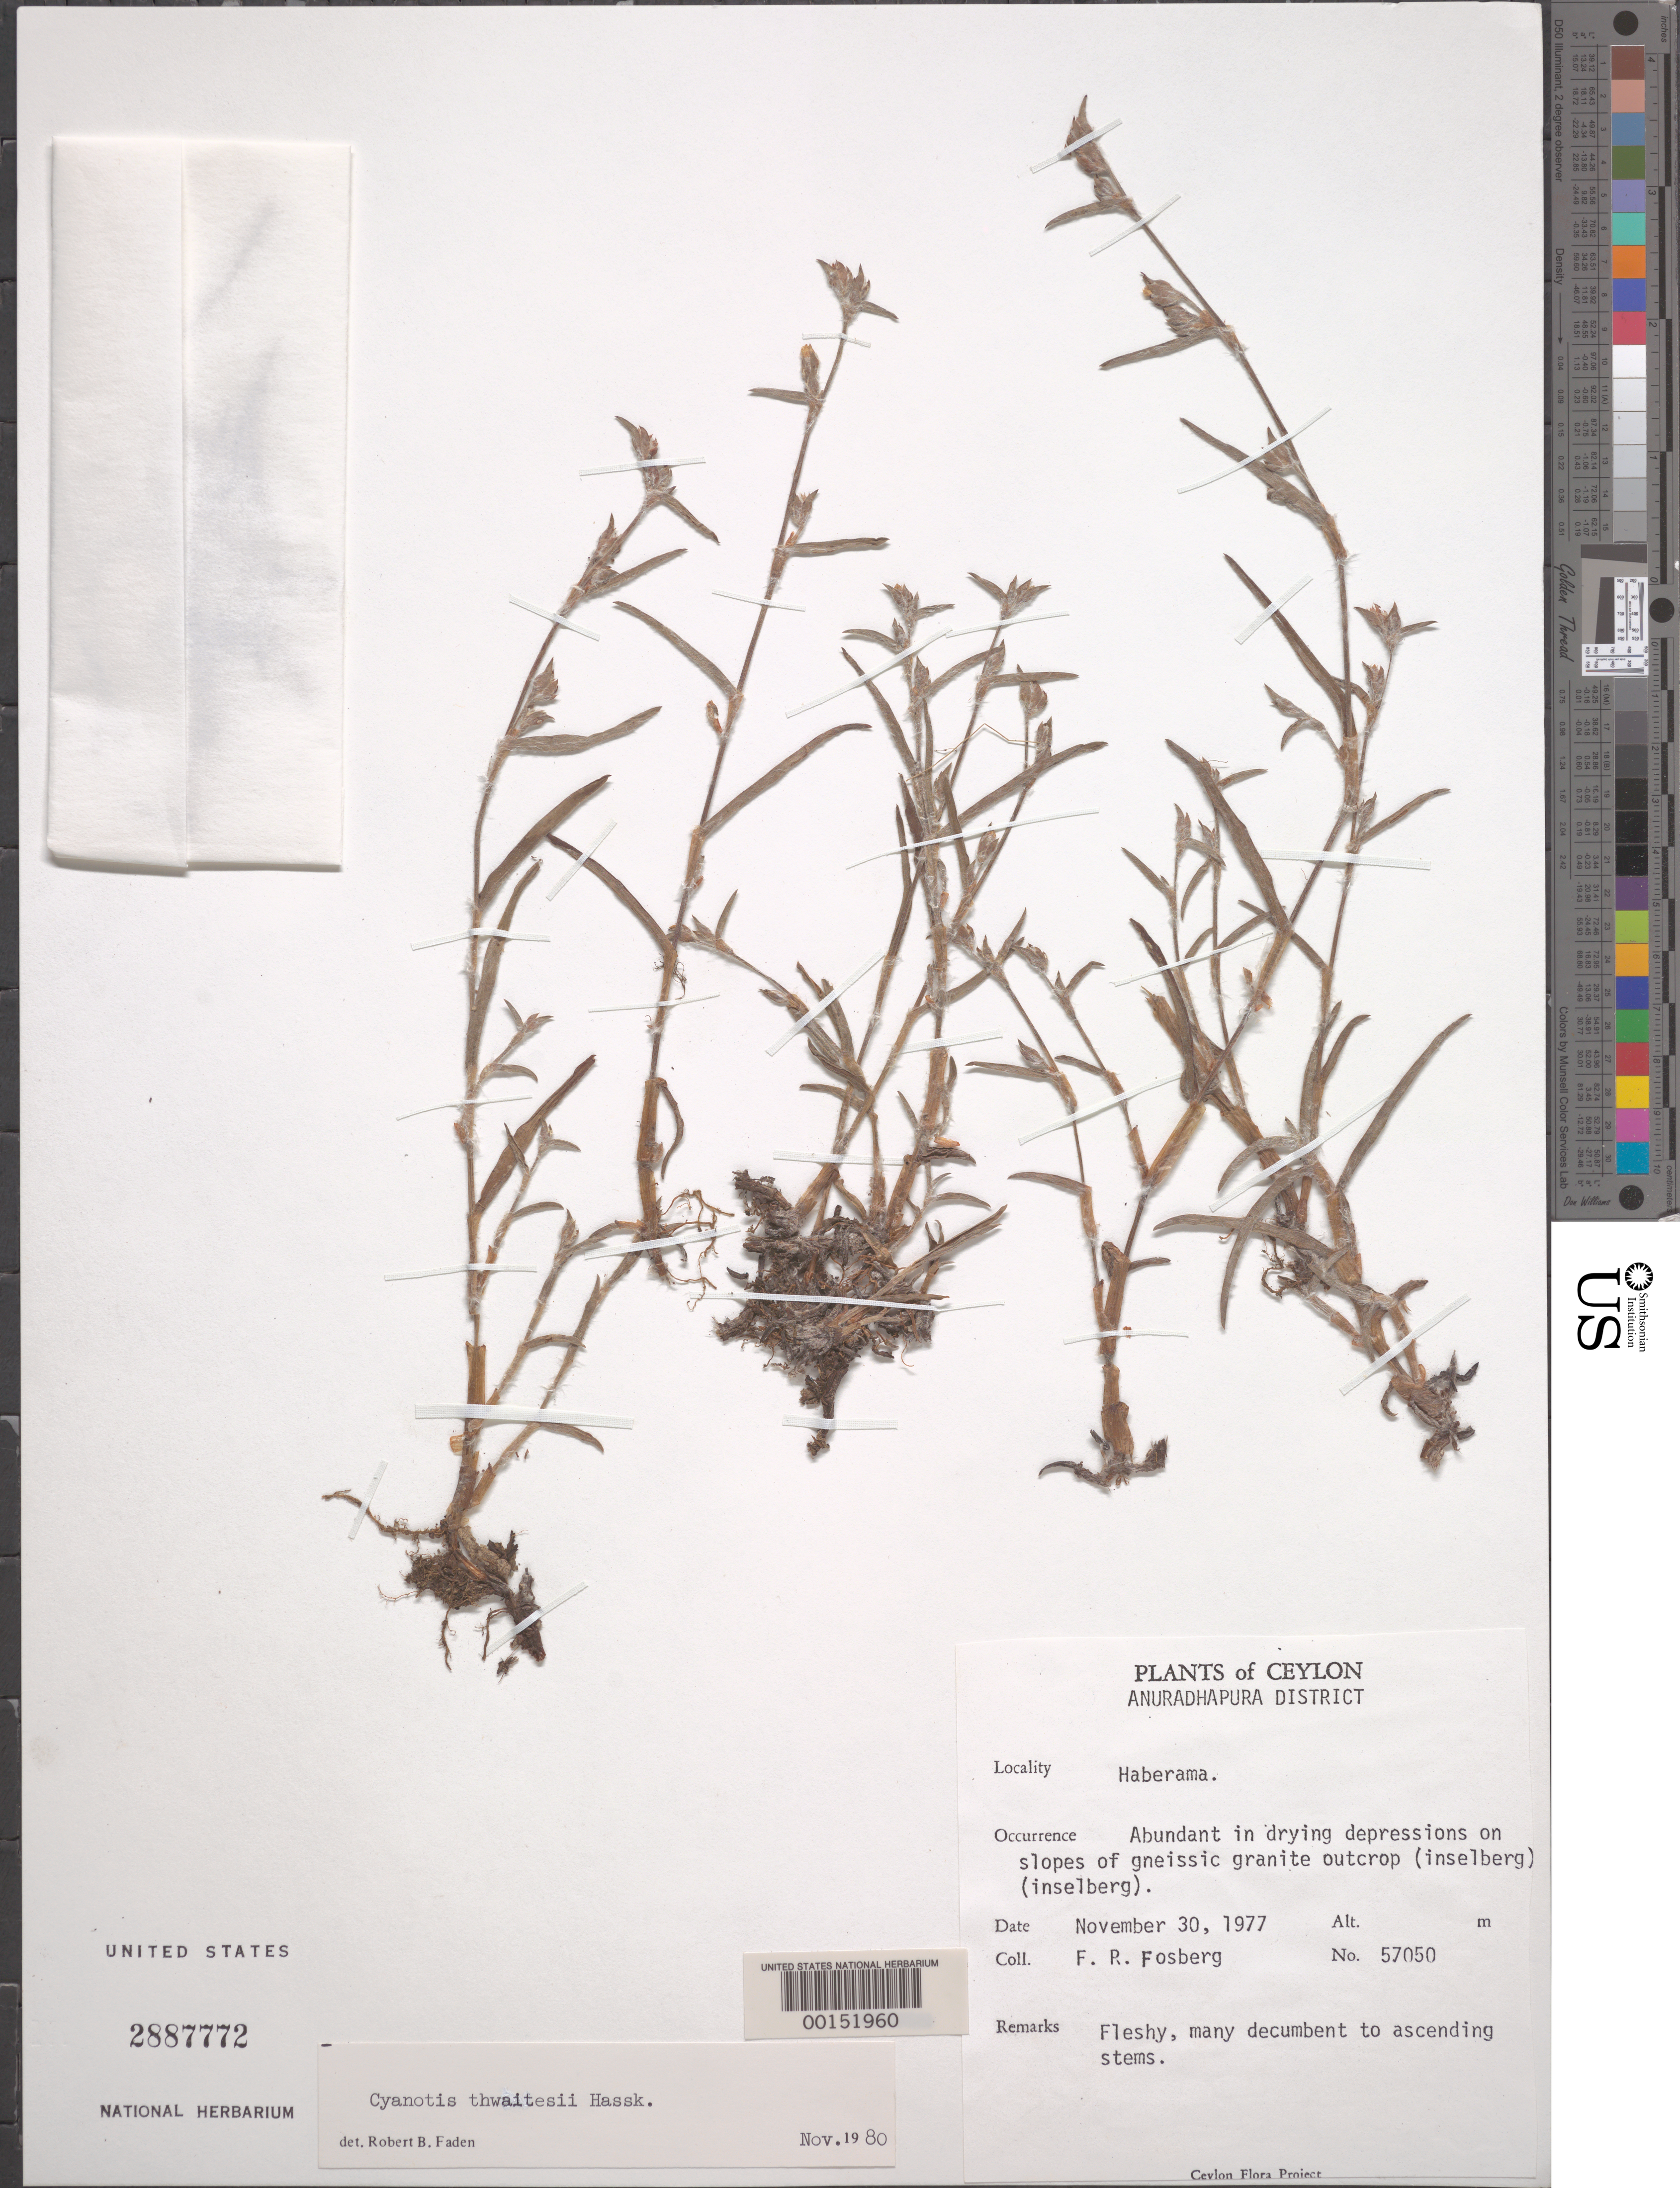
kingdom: Plantae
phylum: Tracheophyta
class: Liliopsida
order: Commelinales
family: Commelinaceae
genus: Cyanotis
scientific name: Cyanotis thwaitesii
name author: Hassk.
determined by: Faden, Robert B., (US), Smithsonian Institution - National Museum of Natural History (UNITED STATES)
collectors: F. R. Fosberg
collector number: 57050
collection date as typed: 30 Nov 1977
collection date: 1977-11-30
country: Sri Lanka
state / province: North Central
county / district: Anuradhapura Dist.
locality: Haberama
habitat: Dry depressions on gneissic granite outcrop; slope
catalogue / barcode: US 2887772